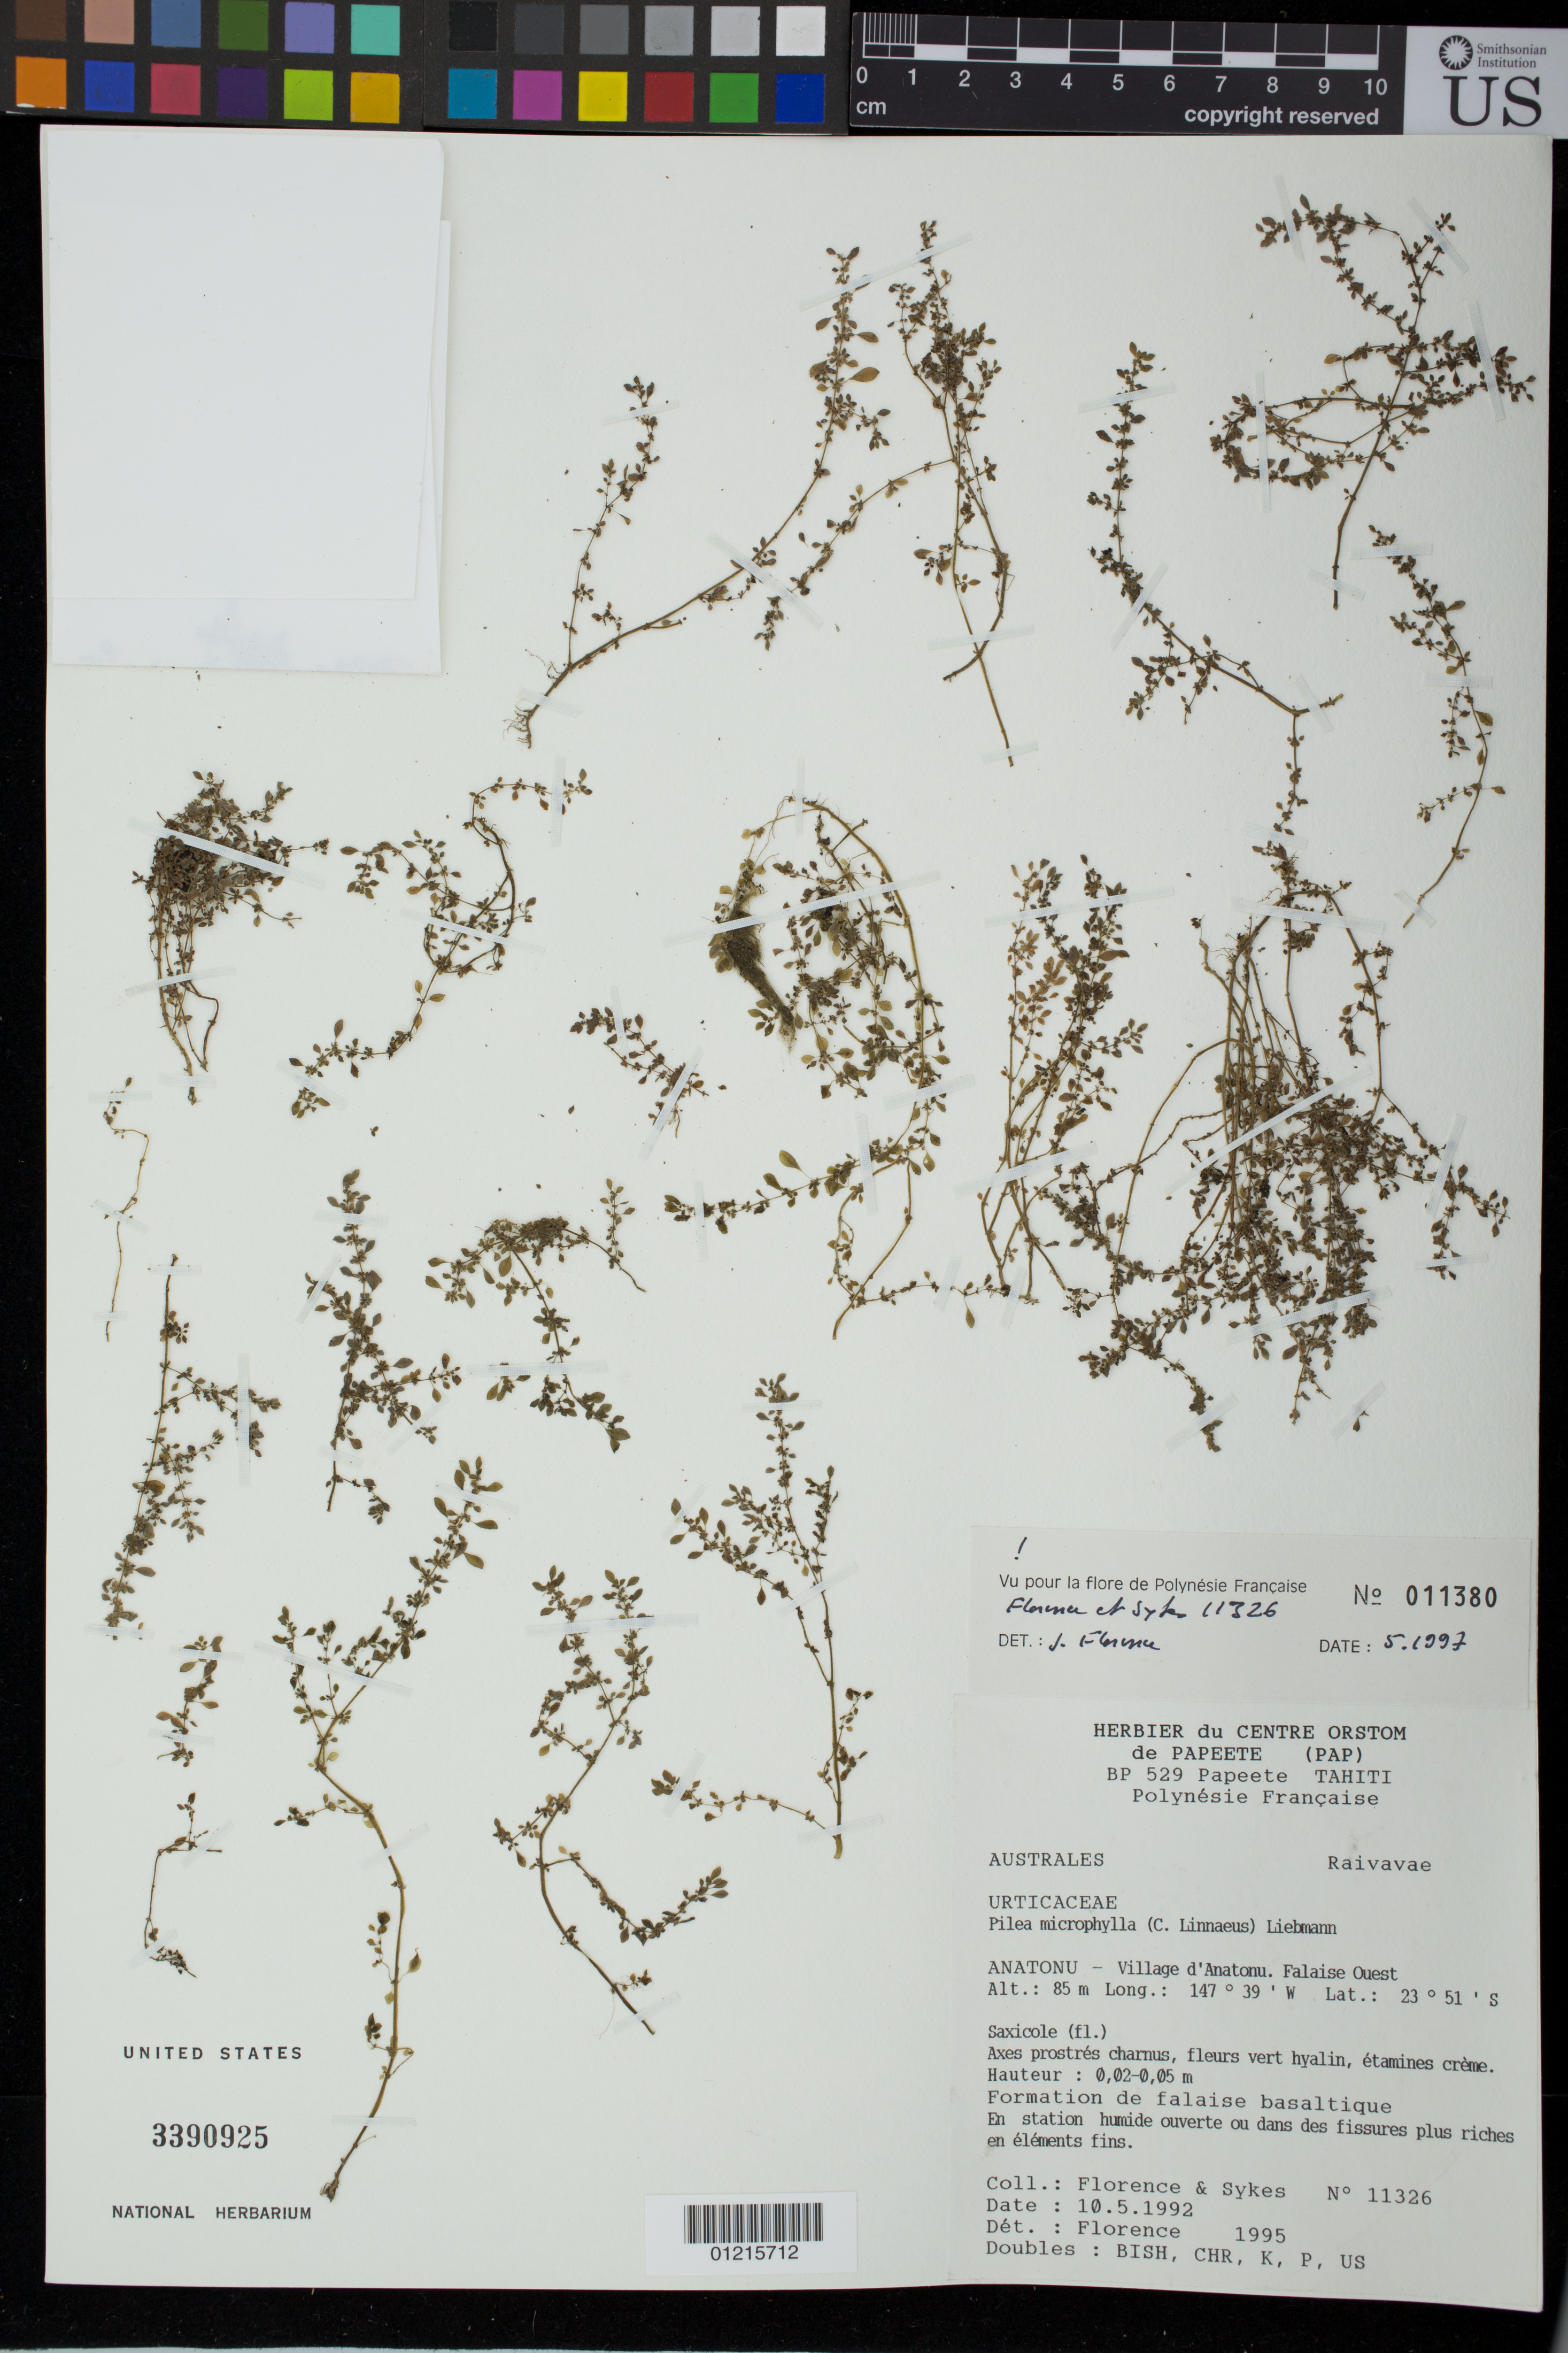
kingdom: Plantae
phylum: Tracheophyta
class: Magnoliopsida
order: Rosales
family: Urticaceae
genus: Pilea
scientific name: Pilea microphylla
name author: (L.) Liebm.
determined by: Florence, J.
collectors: J. Florence & W. R. Sykes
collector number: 11326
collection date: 1992-05-10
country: French Polynesia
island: Raivavae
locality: Anatonu - village d'Anatonu. Falaise Ouest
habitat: en station humide ouverte ou dans des fissures plus riches en elements fins.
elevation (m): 85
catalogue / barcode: US 3390925